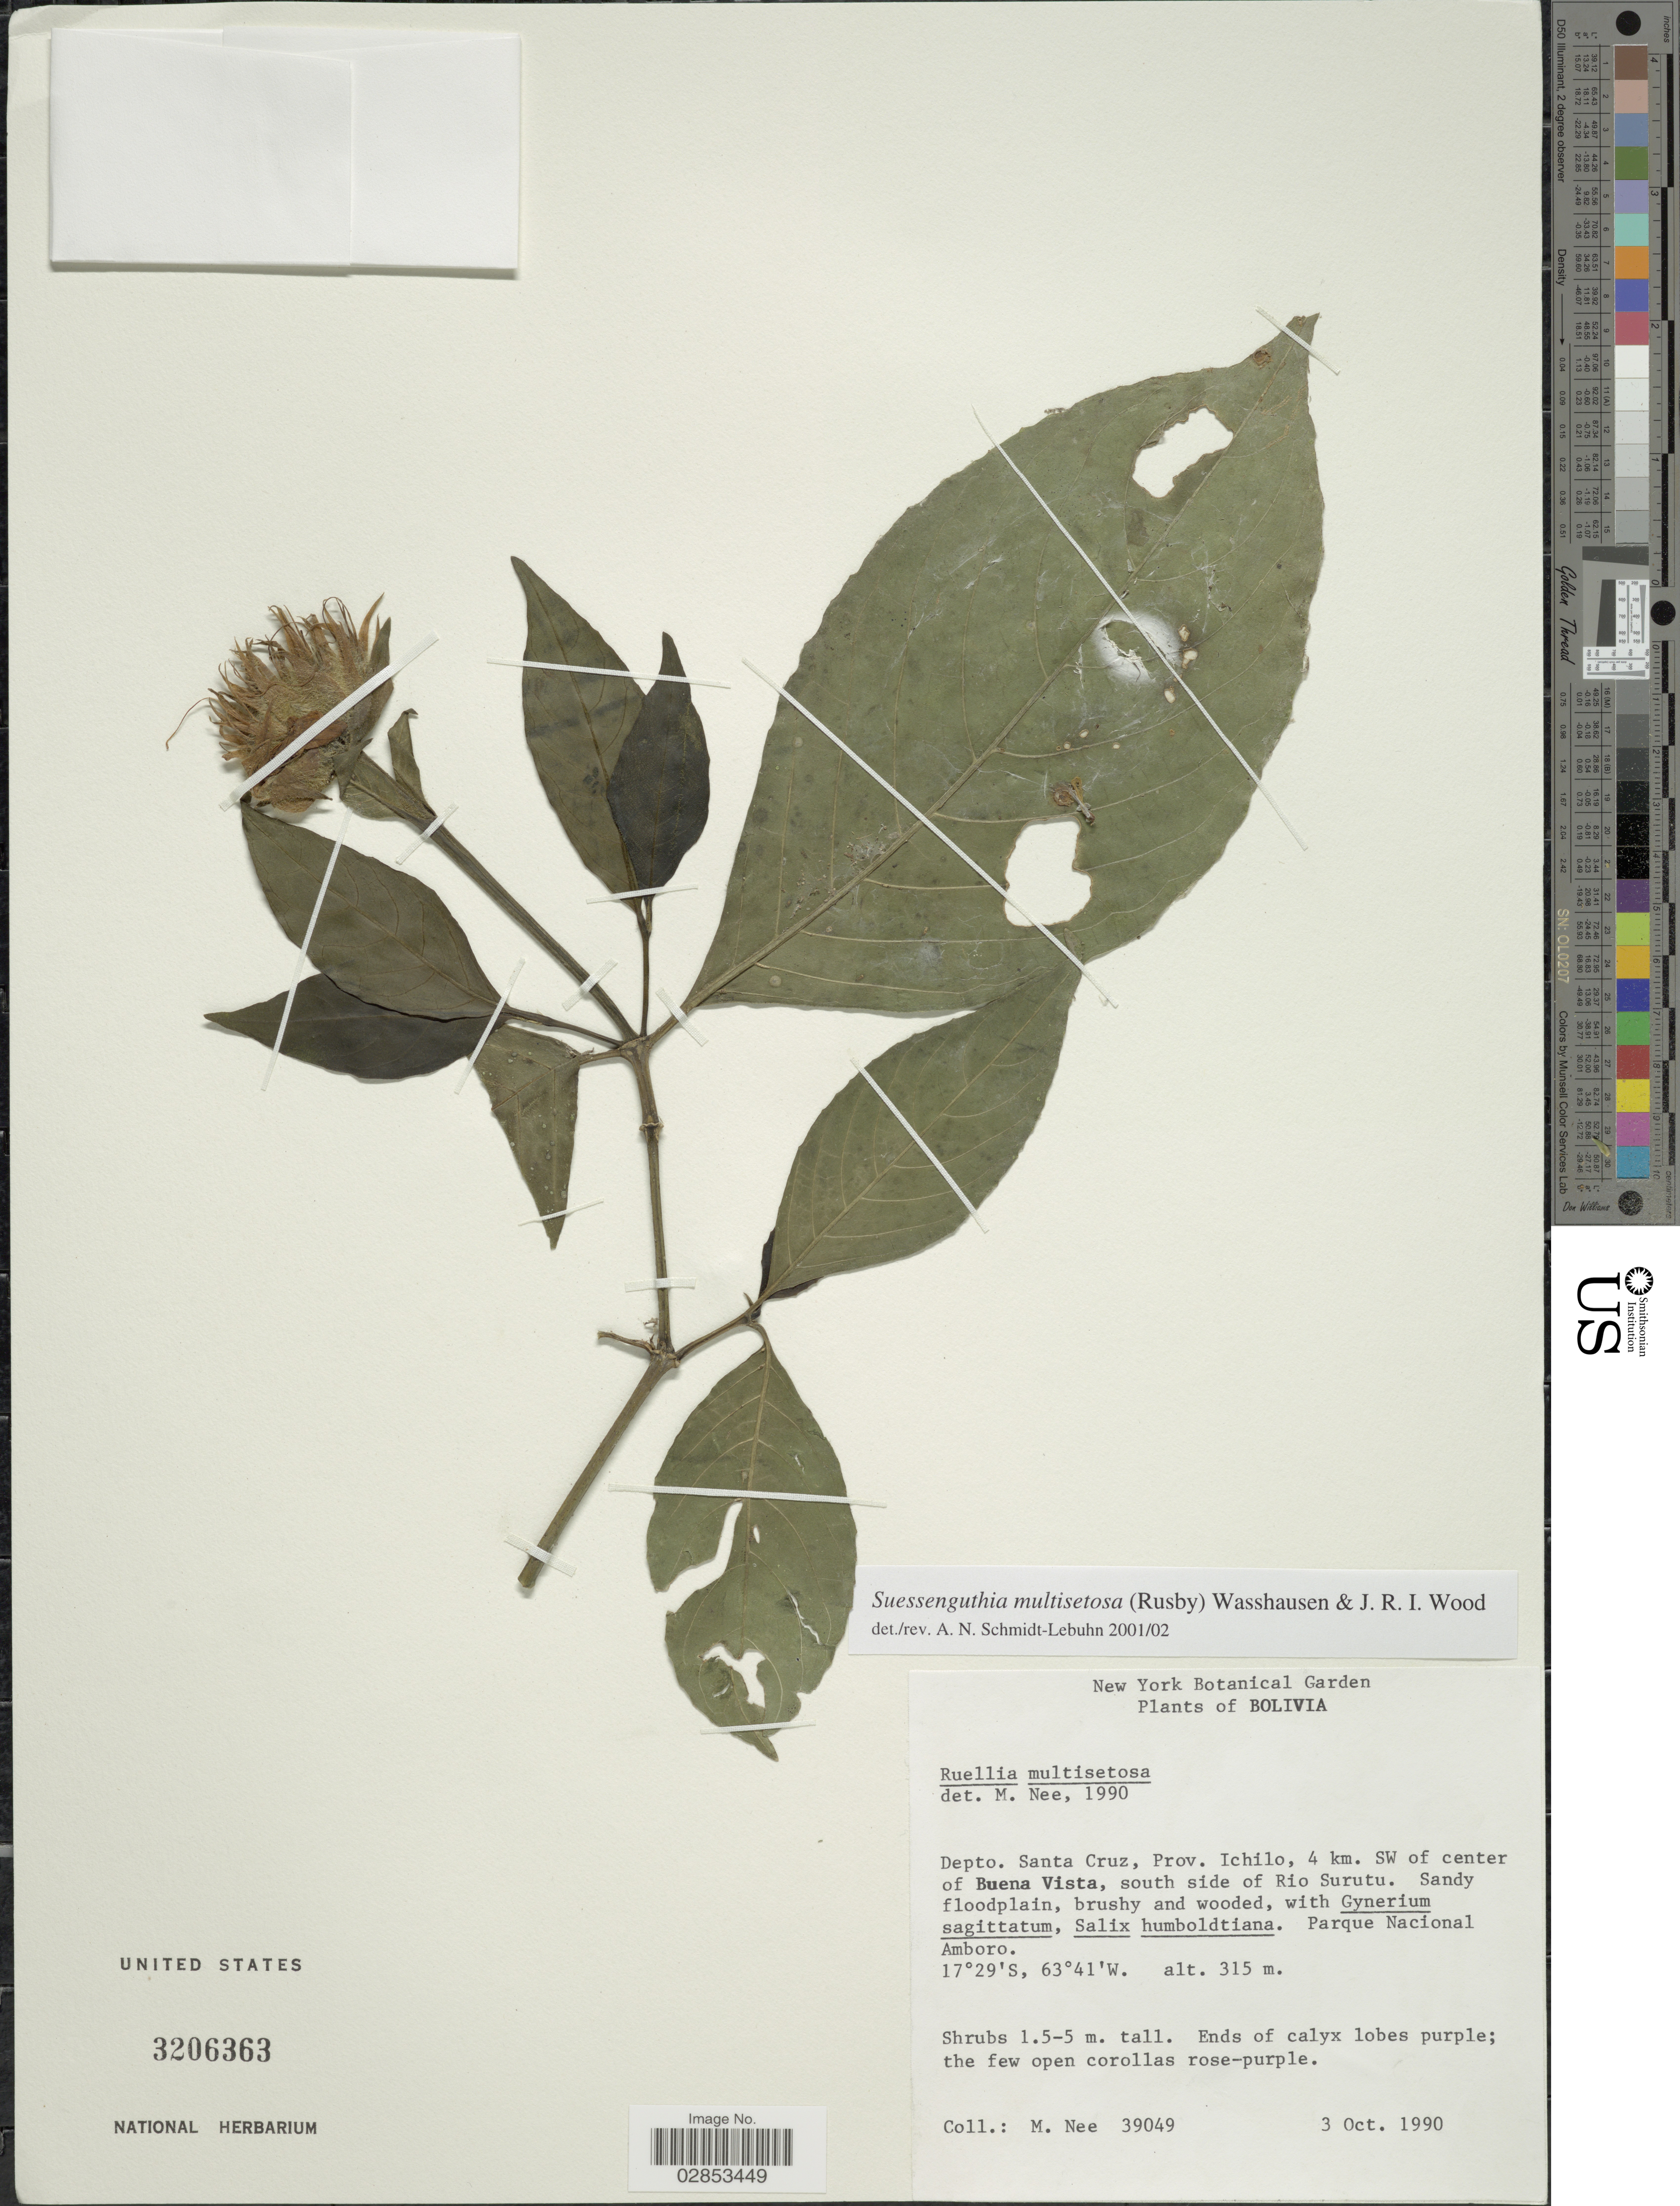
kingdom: Plantae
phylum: Tracheophyta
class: Magnoliopsida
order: Lamiales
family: Acanthaceae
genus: Suessenguthia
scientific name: Suessenguthia multisetosa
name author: (Rusby) Wassh. & J.R.I. Wood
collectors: M. Nee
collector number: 39049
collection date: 1990-10-03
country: Bolivia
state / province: Santa Cruz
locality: Depto. Santa Cruz, Prov. Ichilo, 4 km. SW of center of Buena Vista, south side of Rio Surutu.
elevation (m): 315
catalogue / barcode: US 3206363